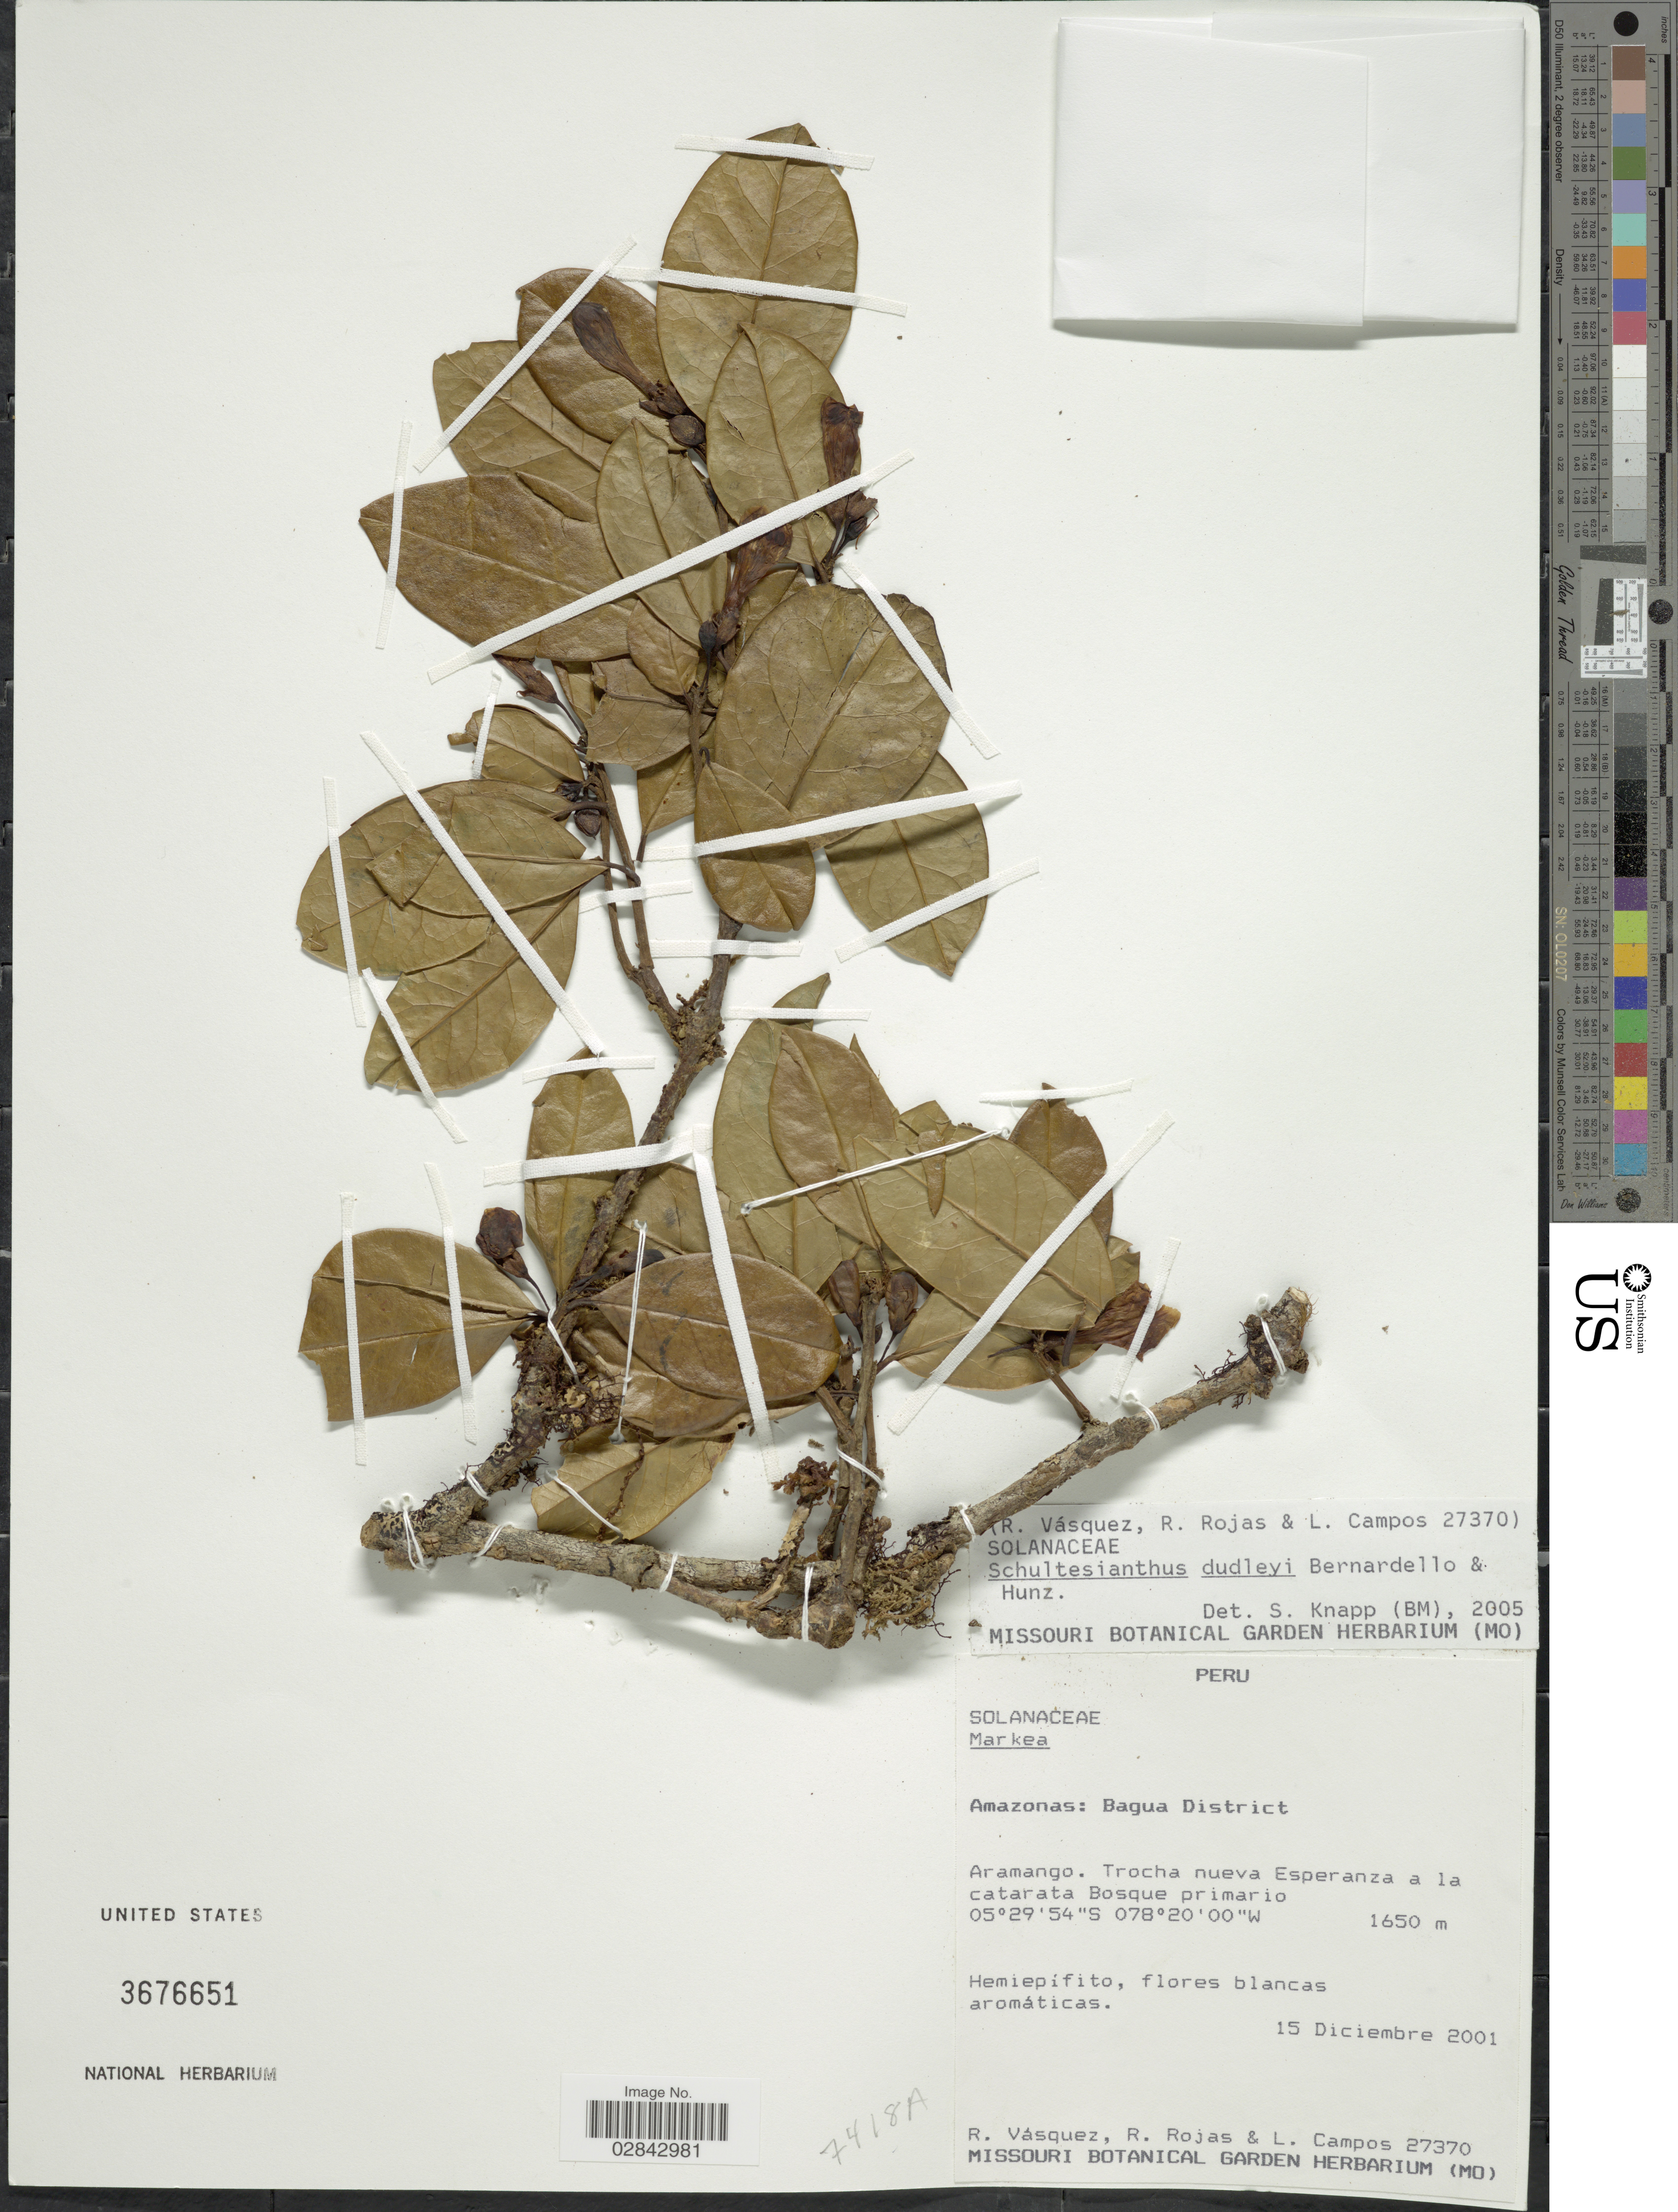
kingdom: Plantae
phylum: Tracheophyta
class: Magnoliopsida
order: Solanales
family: Solanaceae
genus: Schultesianthus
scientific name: Schultesianthus dudleyi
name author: Bernardello & Hunz.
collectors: R. Vásquez, R. Rojas & L. Campos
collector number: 27370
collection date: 2001-12-15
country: Peru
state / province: Amazonas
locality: Bagua District. Aramango. Trocha nueva Esperanza a la catarata Bosque primario.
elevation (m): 1650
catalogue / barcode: US 3676651